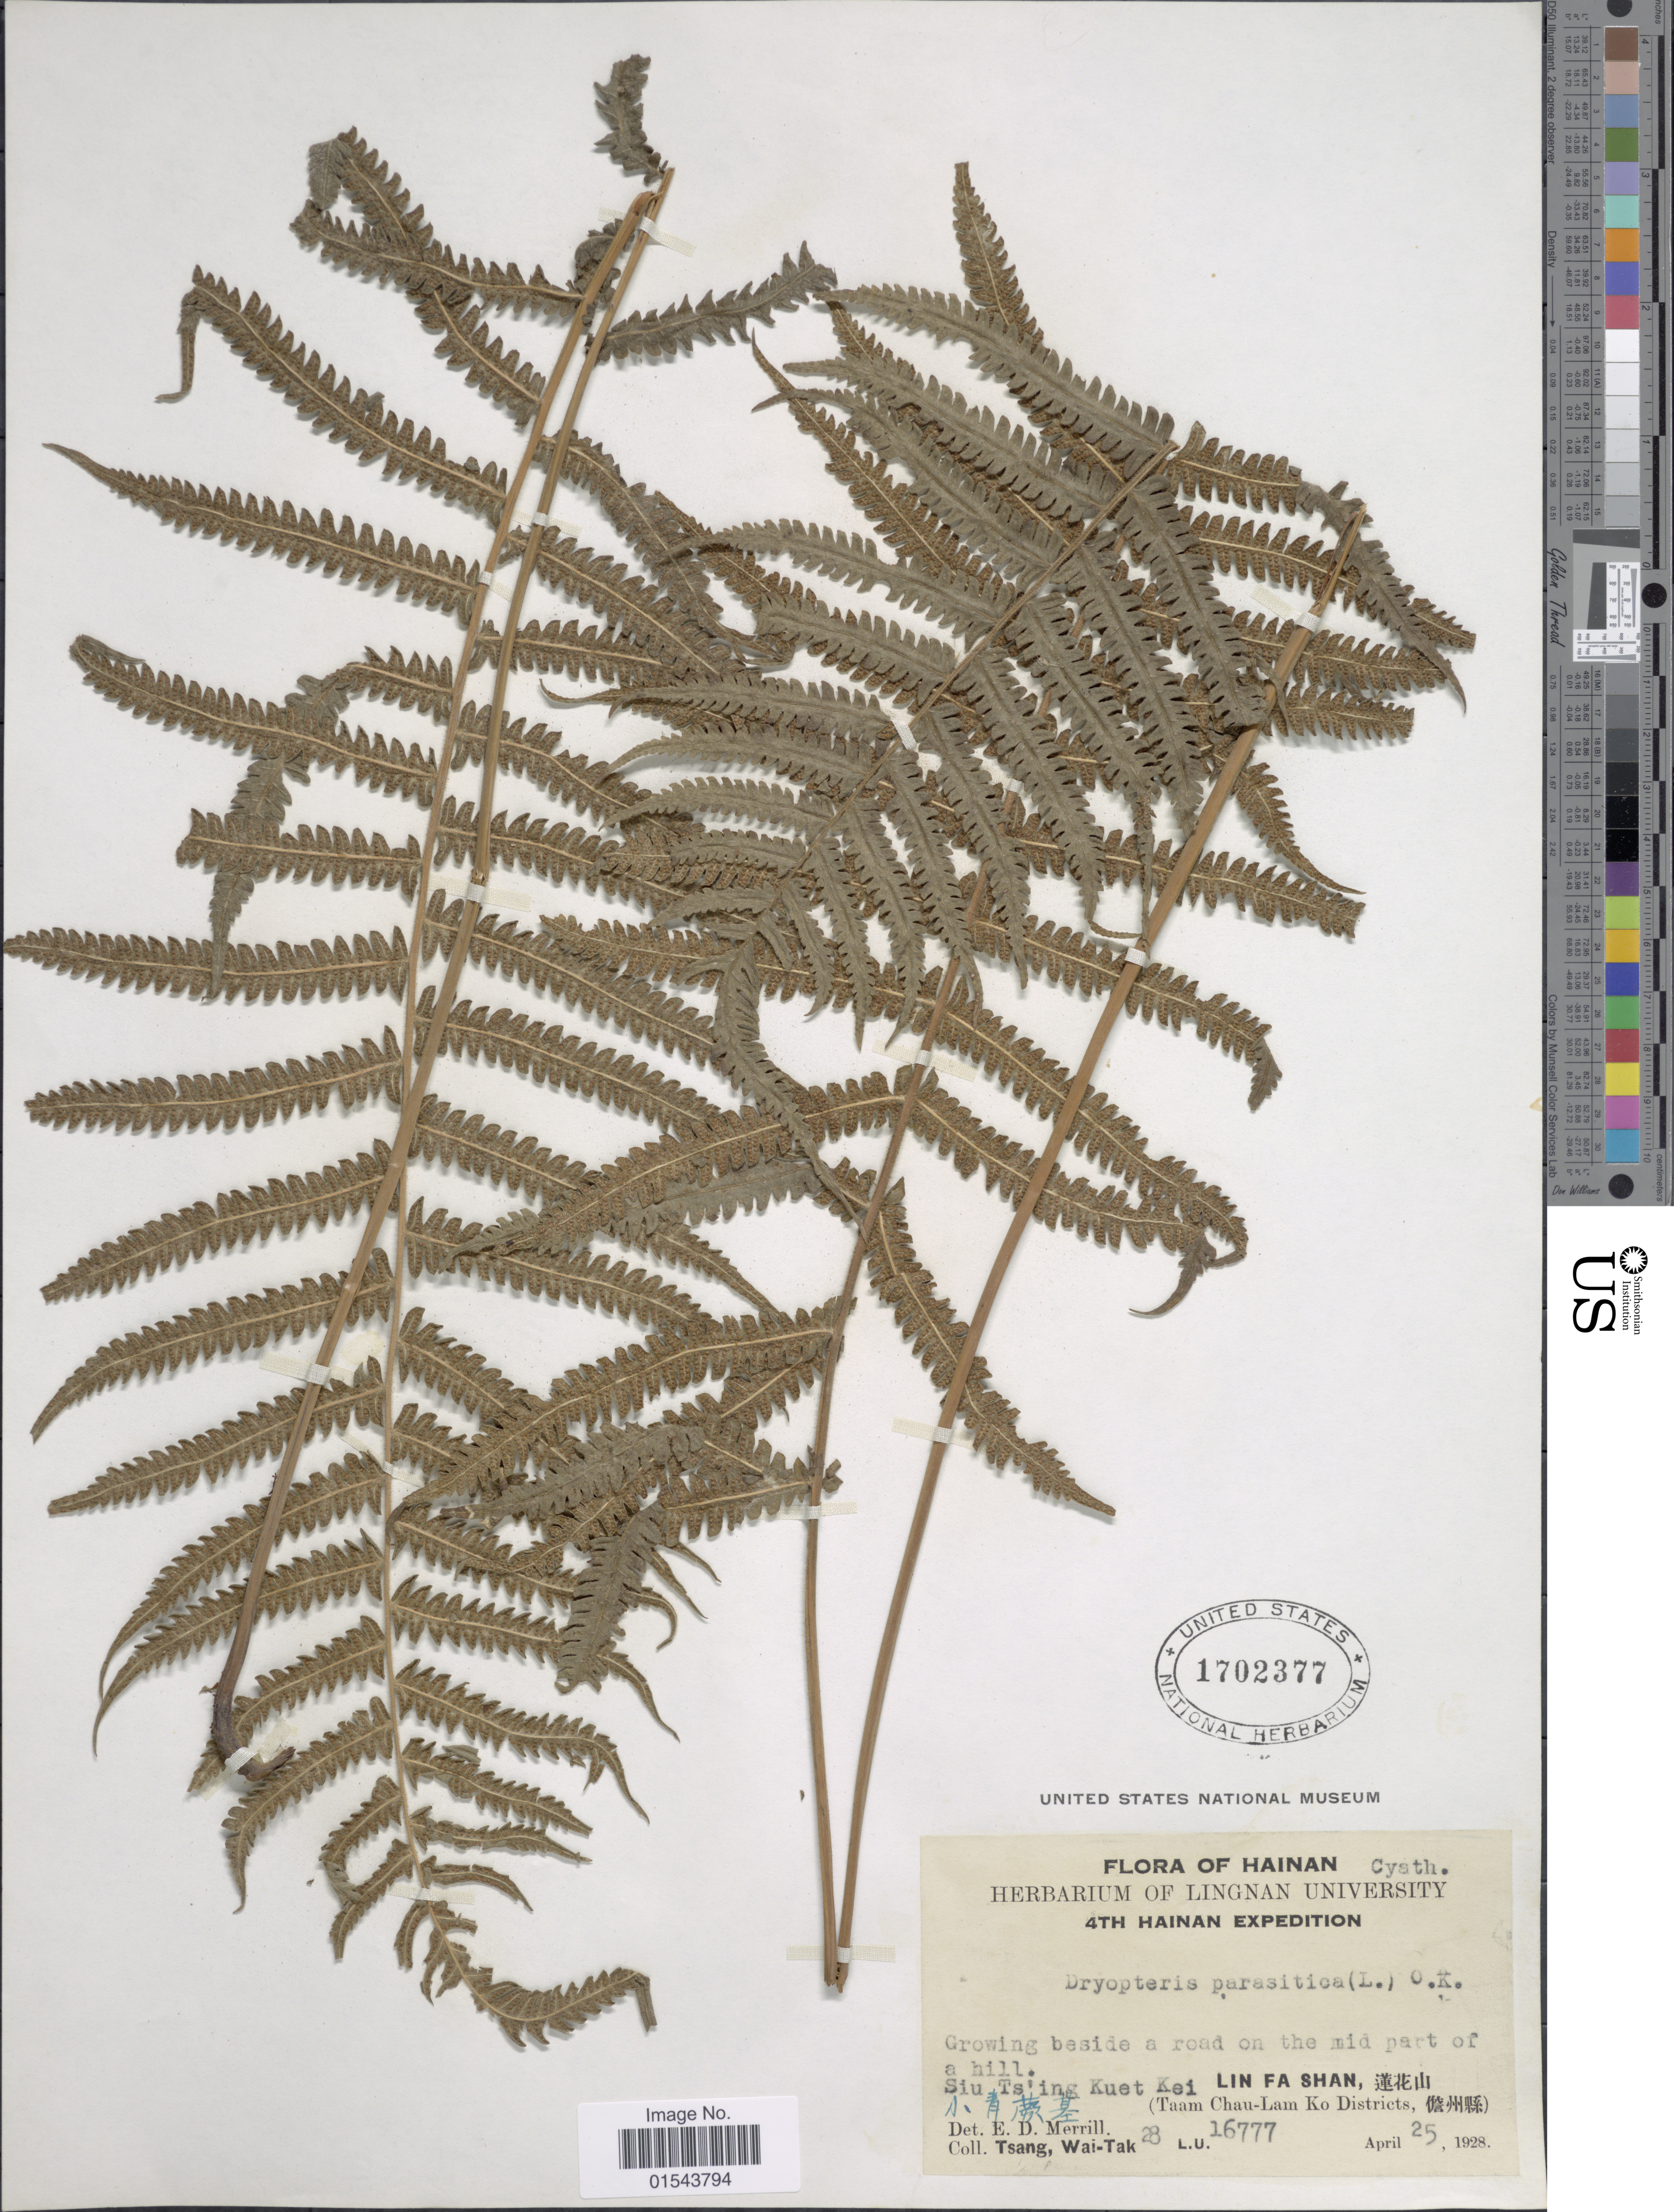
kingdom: Plantae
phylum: Tracheophyta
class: Polypodiopsida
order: Polypodiales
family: Thelypteridaceae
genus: Christella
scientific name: Christella parasitica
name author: (L.) H. Lév.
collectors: W. T. Tsang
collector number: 16777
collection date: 1928-04-25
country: China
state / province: Hainan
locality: Siu Ts'ing Kuet Kei. Lin Fa Shan (Taam Chau-Lam Ko District)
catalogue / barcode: US 1702377